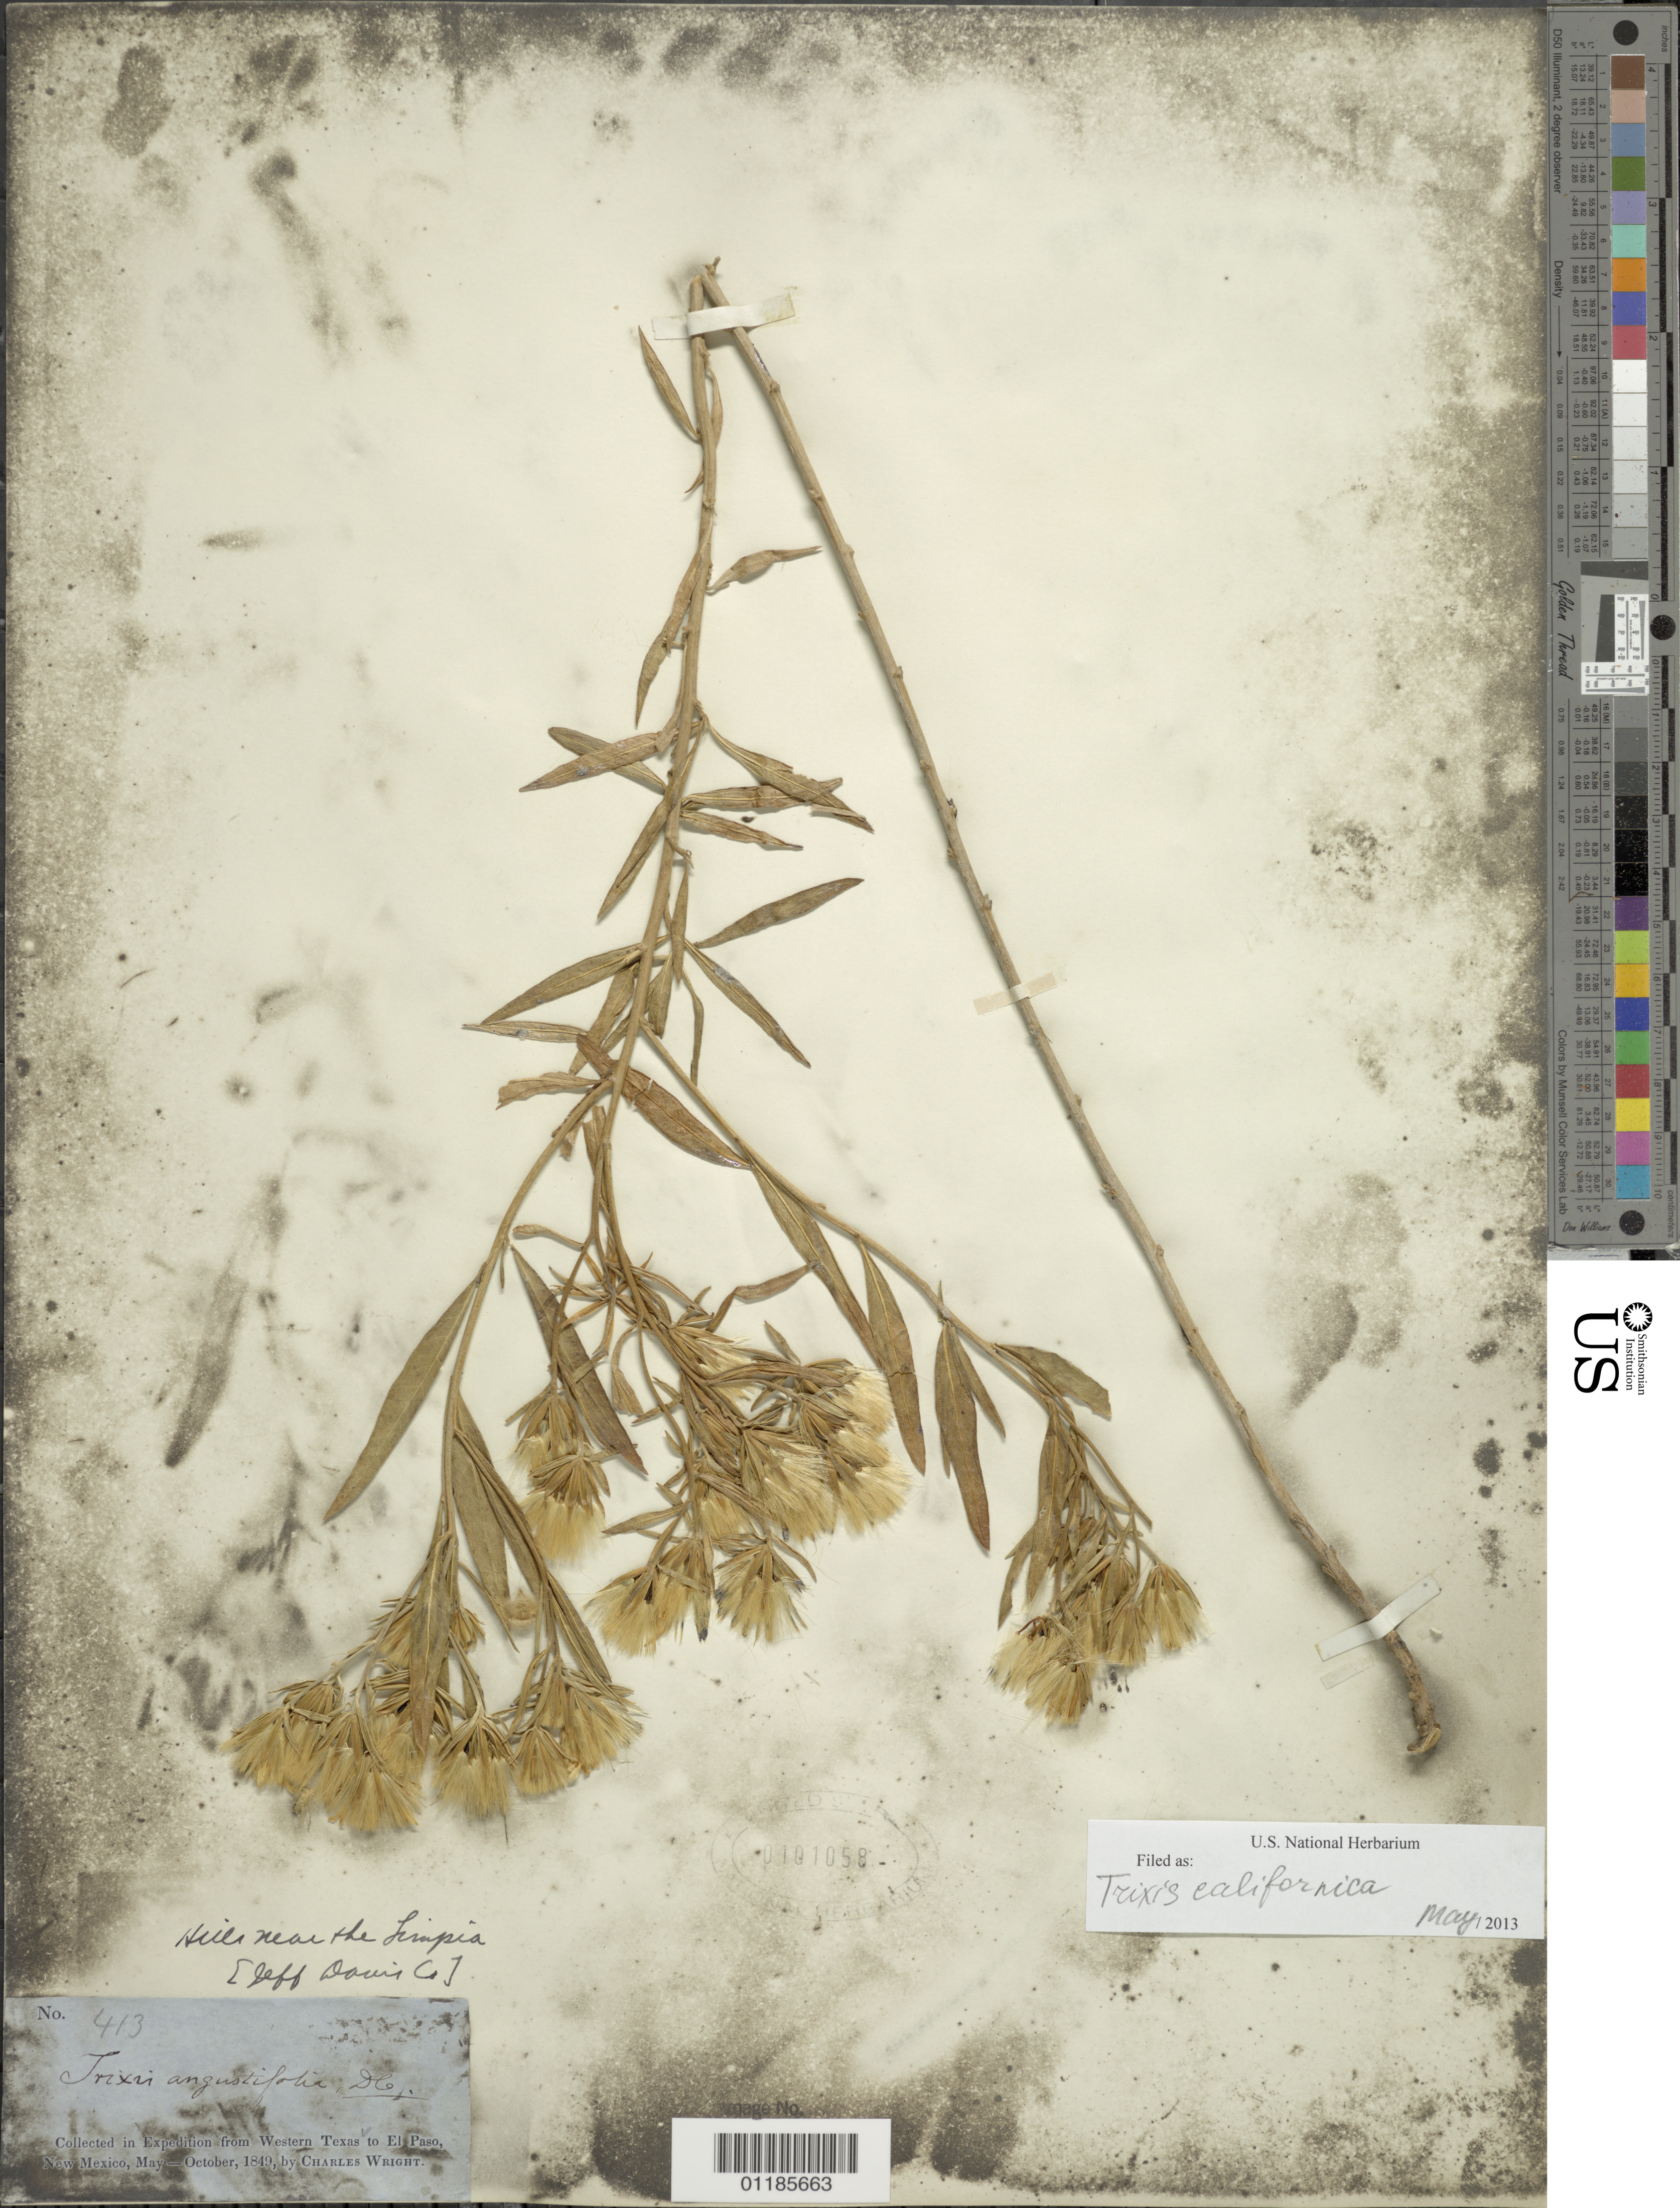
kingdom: Plantae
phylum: Tracheophyta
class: Magnoliopsida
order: Asterales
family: Asteraceae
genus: Trixis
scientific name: Trixis californica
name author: Kellogg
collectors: C. Wright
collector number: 413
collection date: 1849-05/1849-10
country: United States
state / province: Texas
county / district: Jeff Davis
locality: Hills near the Limpia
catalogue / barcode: US 101058